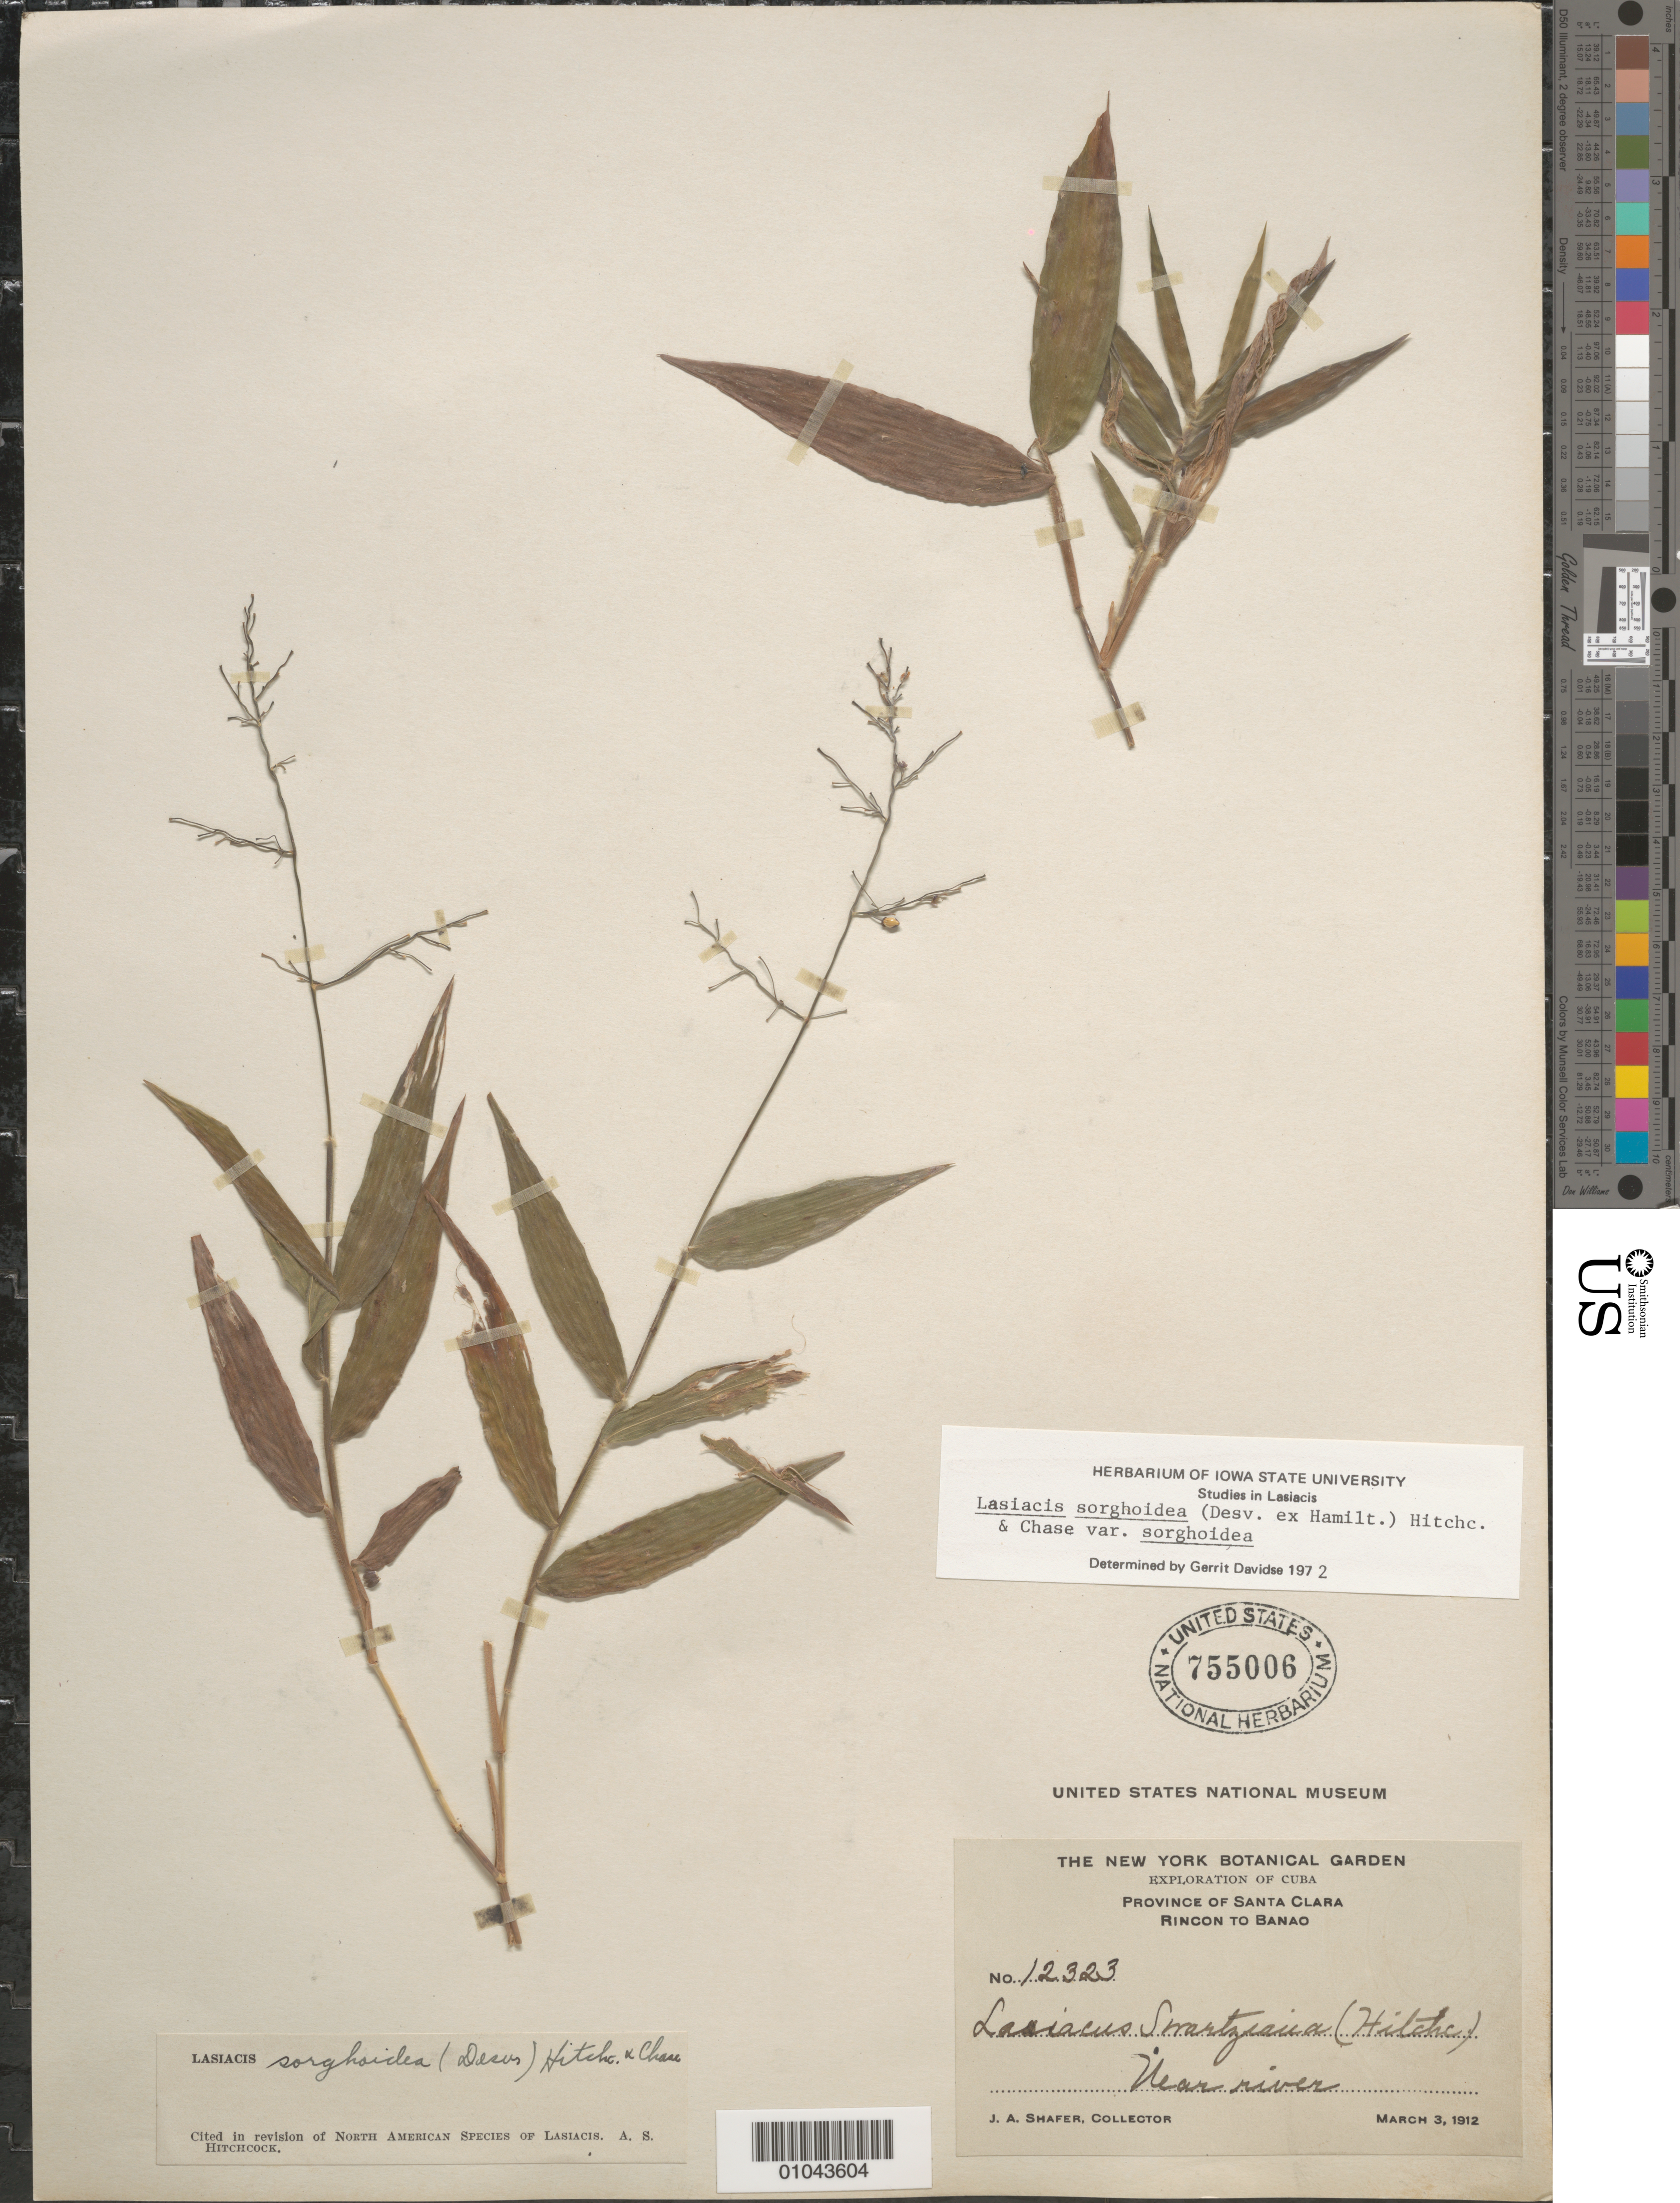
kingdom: Plantae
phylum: Tracheophyta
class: Liliopsida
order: Poales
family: Poaceae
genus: Lasiacis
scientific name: Lasiacis sorghoidea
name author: (Desv. ex Ham.) Hitchc. & Chase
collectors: J. A. Shafer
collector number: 12323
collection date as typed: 03 Mar 1912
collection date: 1912-03-03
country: Cuba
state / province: Villa Clara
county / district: Santa Clara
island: Cuba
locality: Rincon to Banao, near river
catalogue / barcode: US 755006